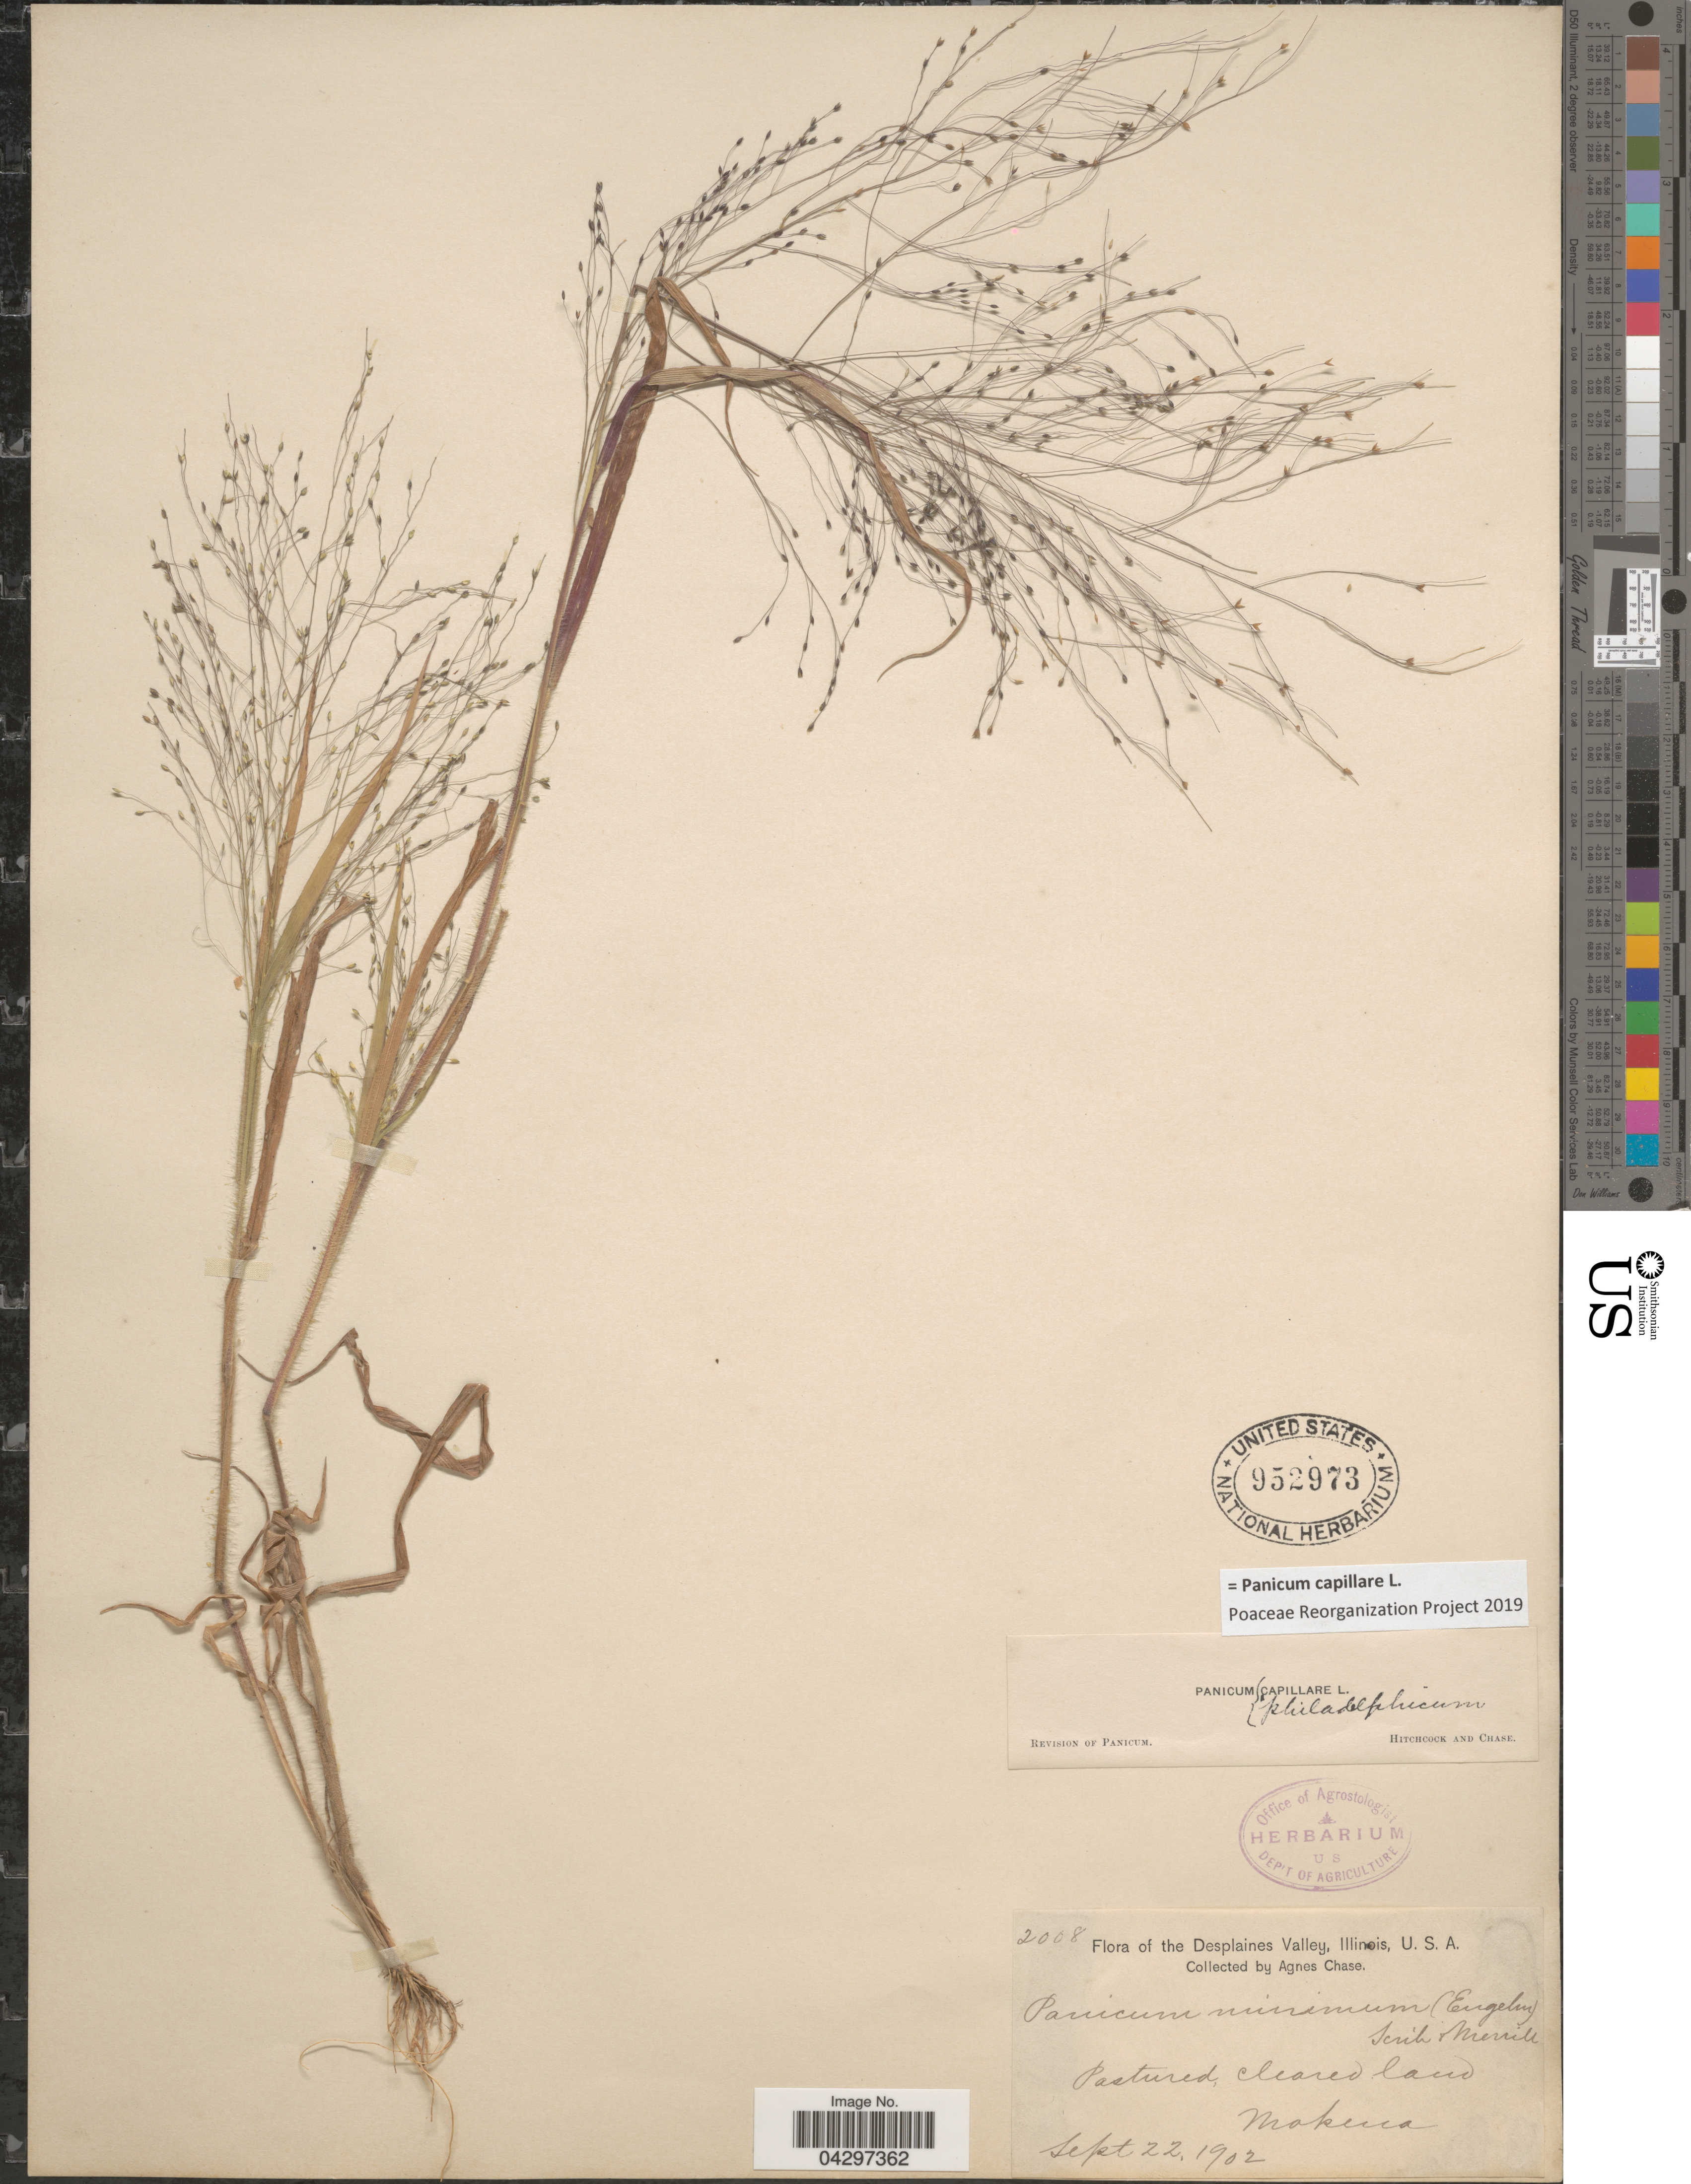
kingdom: Plantae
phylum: Tracheophyta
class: Liliopsida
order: Poales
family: Poaceae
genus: Panicum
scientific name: Panicum capillare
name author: L.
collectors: A. Chase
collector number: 2008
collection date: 1902-09-22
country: United States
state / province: Illinois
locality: The desplaines Valley. Mokena.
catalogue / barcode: US 952973